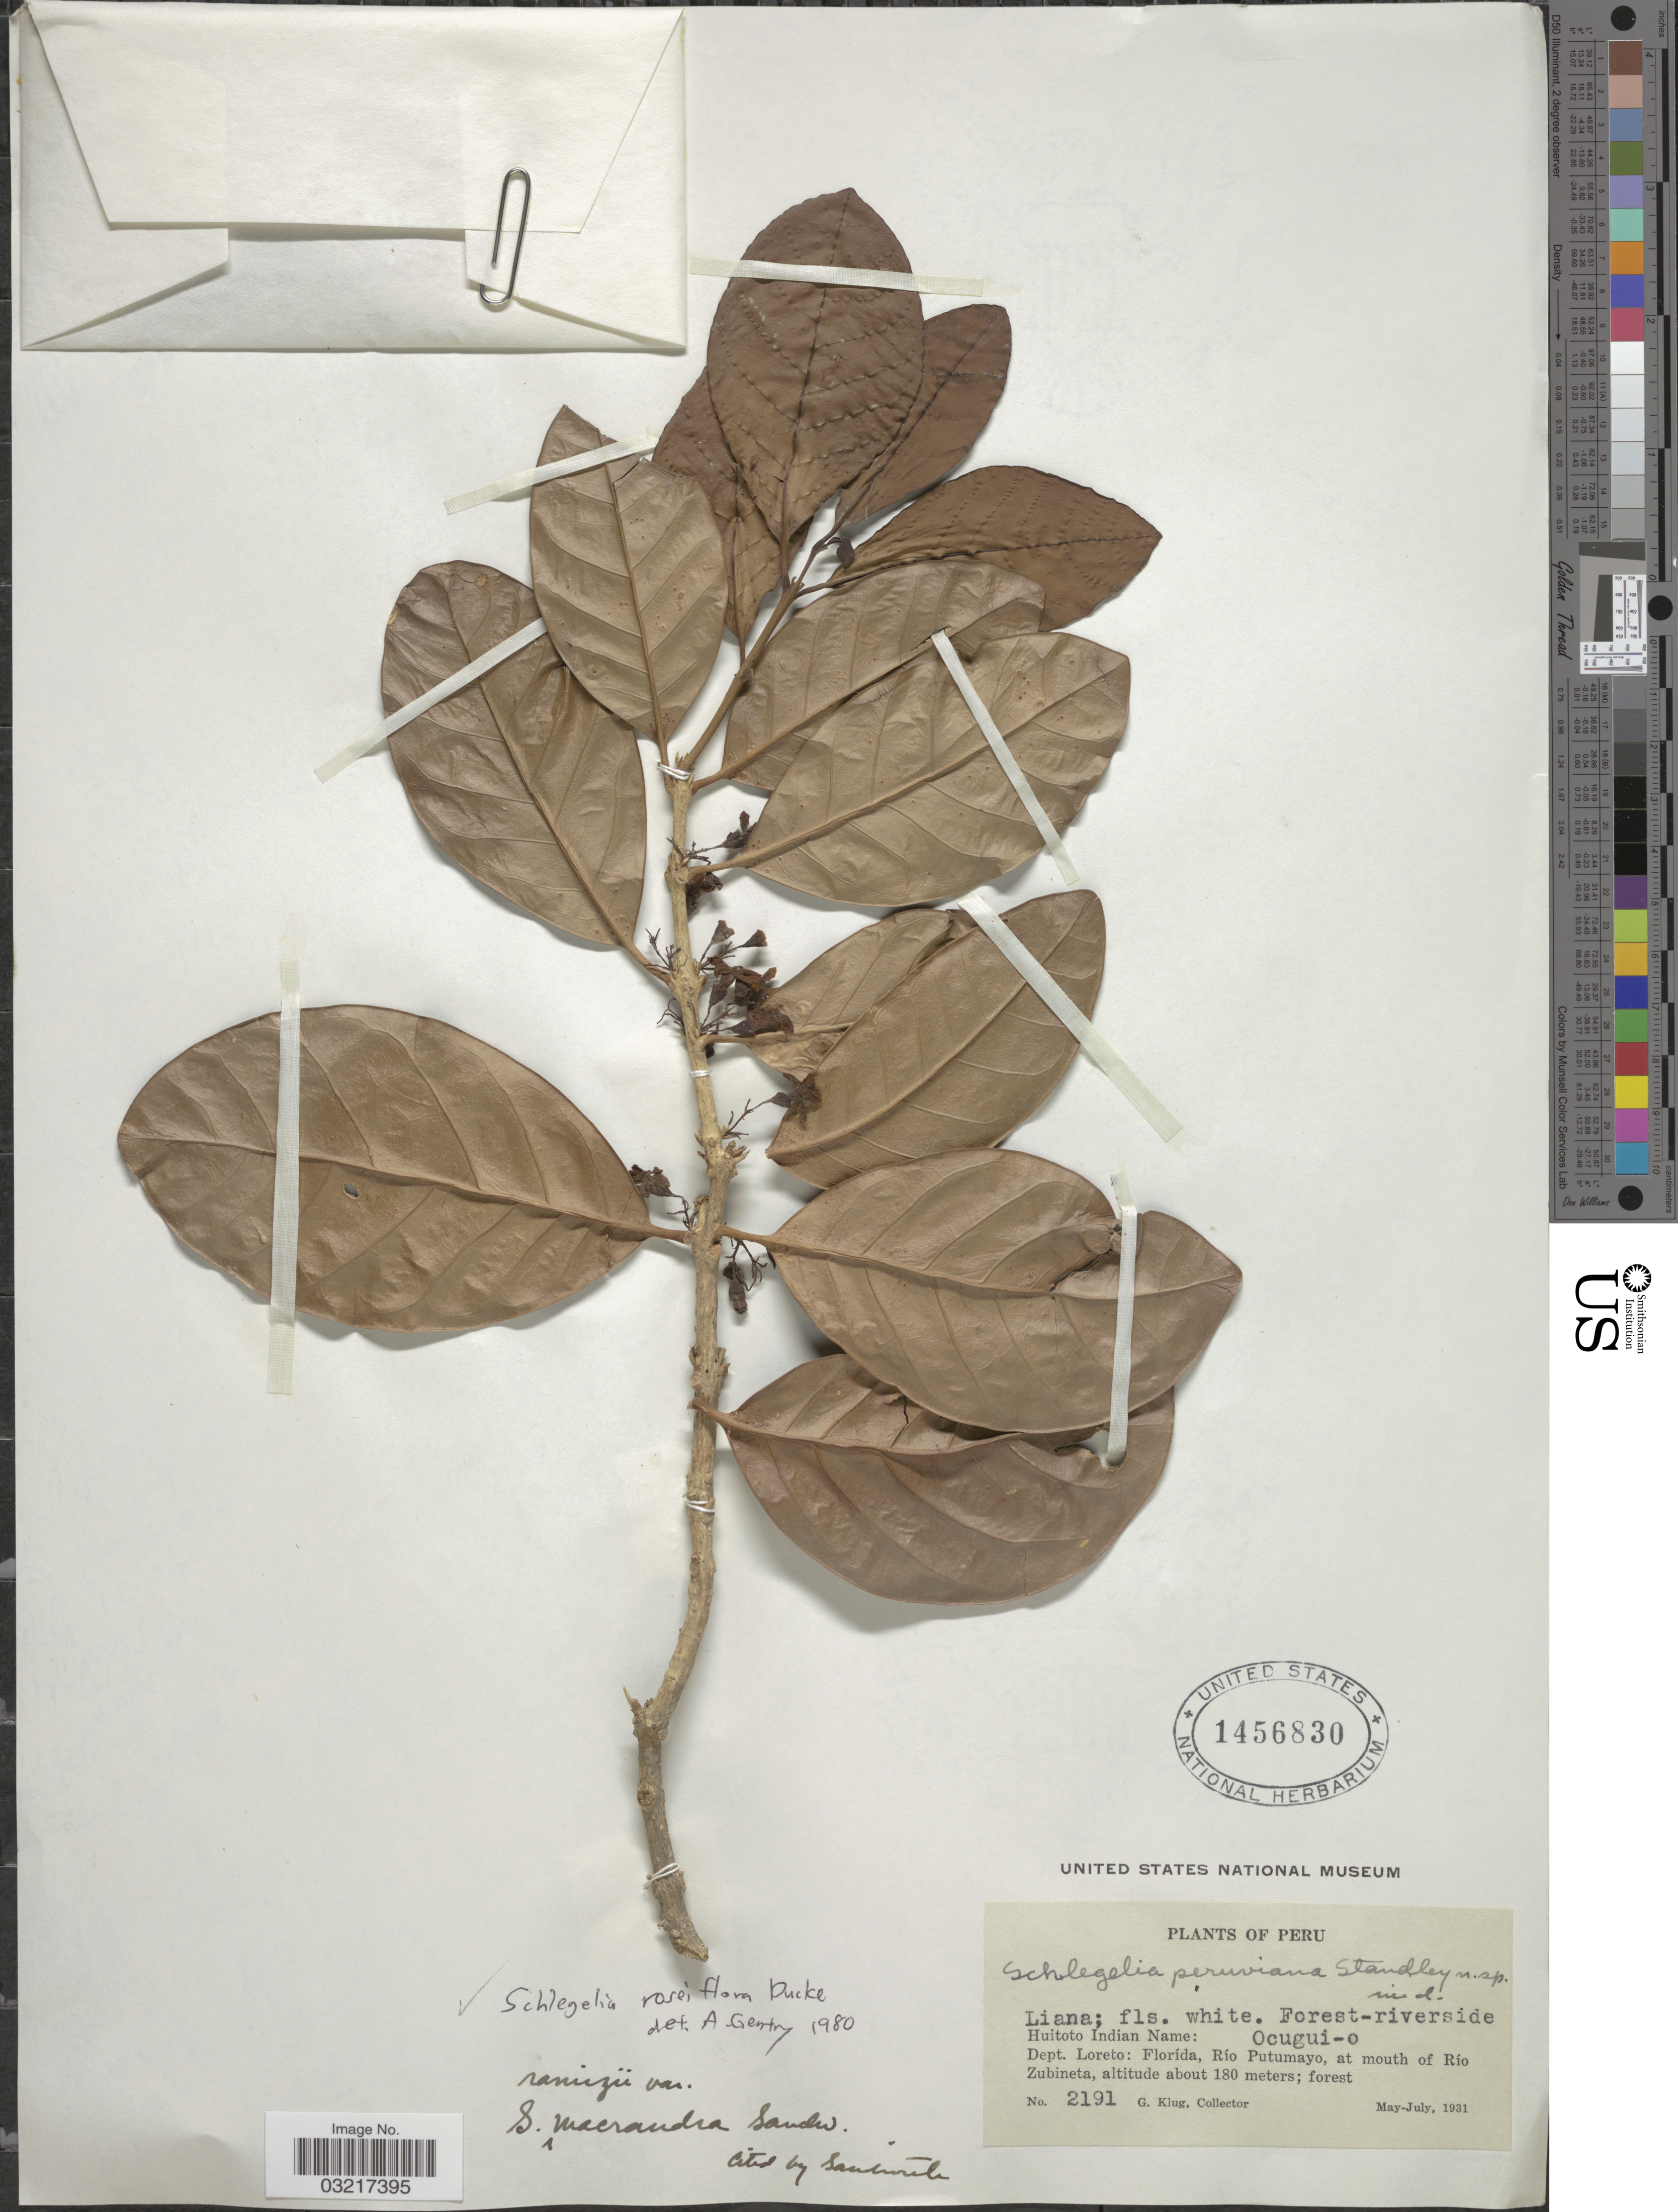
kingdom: Plantae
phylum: Tracheophyta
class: Magnoliopsida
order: Lamiales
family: Schlegeliaceae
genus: Schlegelia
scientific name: Schlegelia roseiflora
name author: Ducke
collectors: G. Klug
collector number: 2191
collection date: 1931-05/1931-07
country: Peru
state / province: Loreto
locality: Dept. Loreto: Florída, Río Putumayo, at mouth of Río Zubineta.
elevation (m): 180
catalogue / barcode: US 1456830